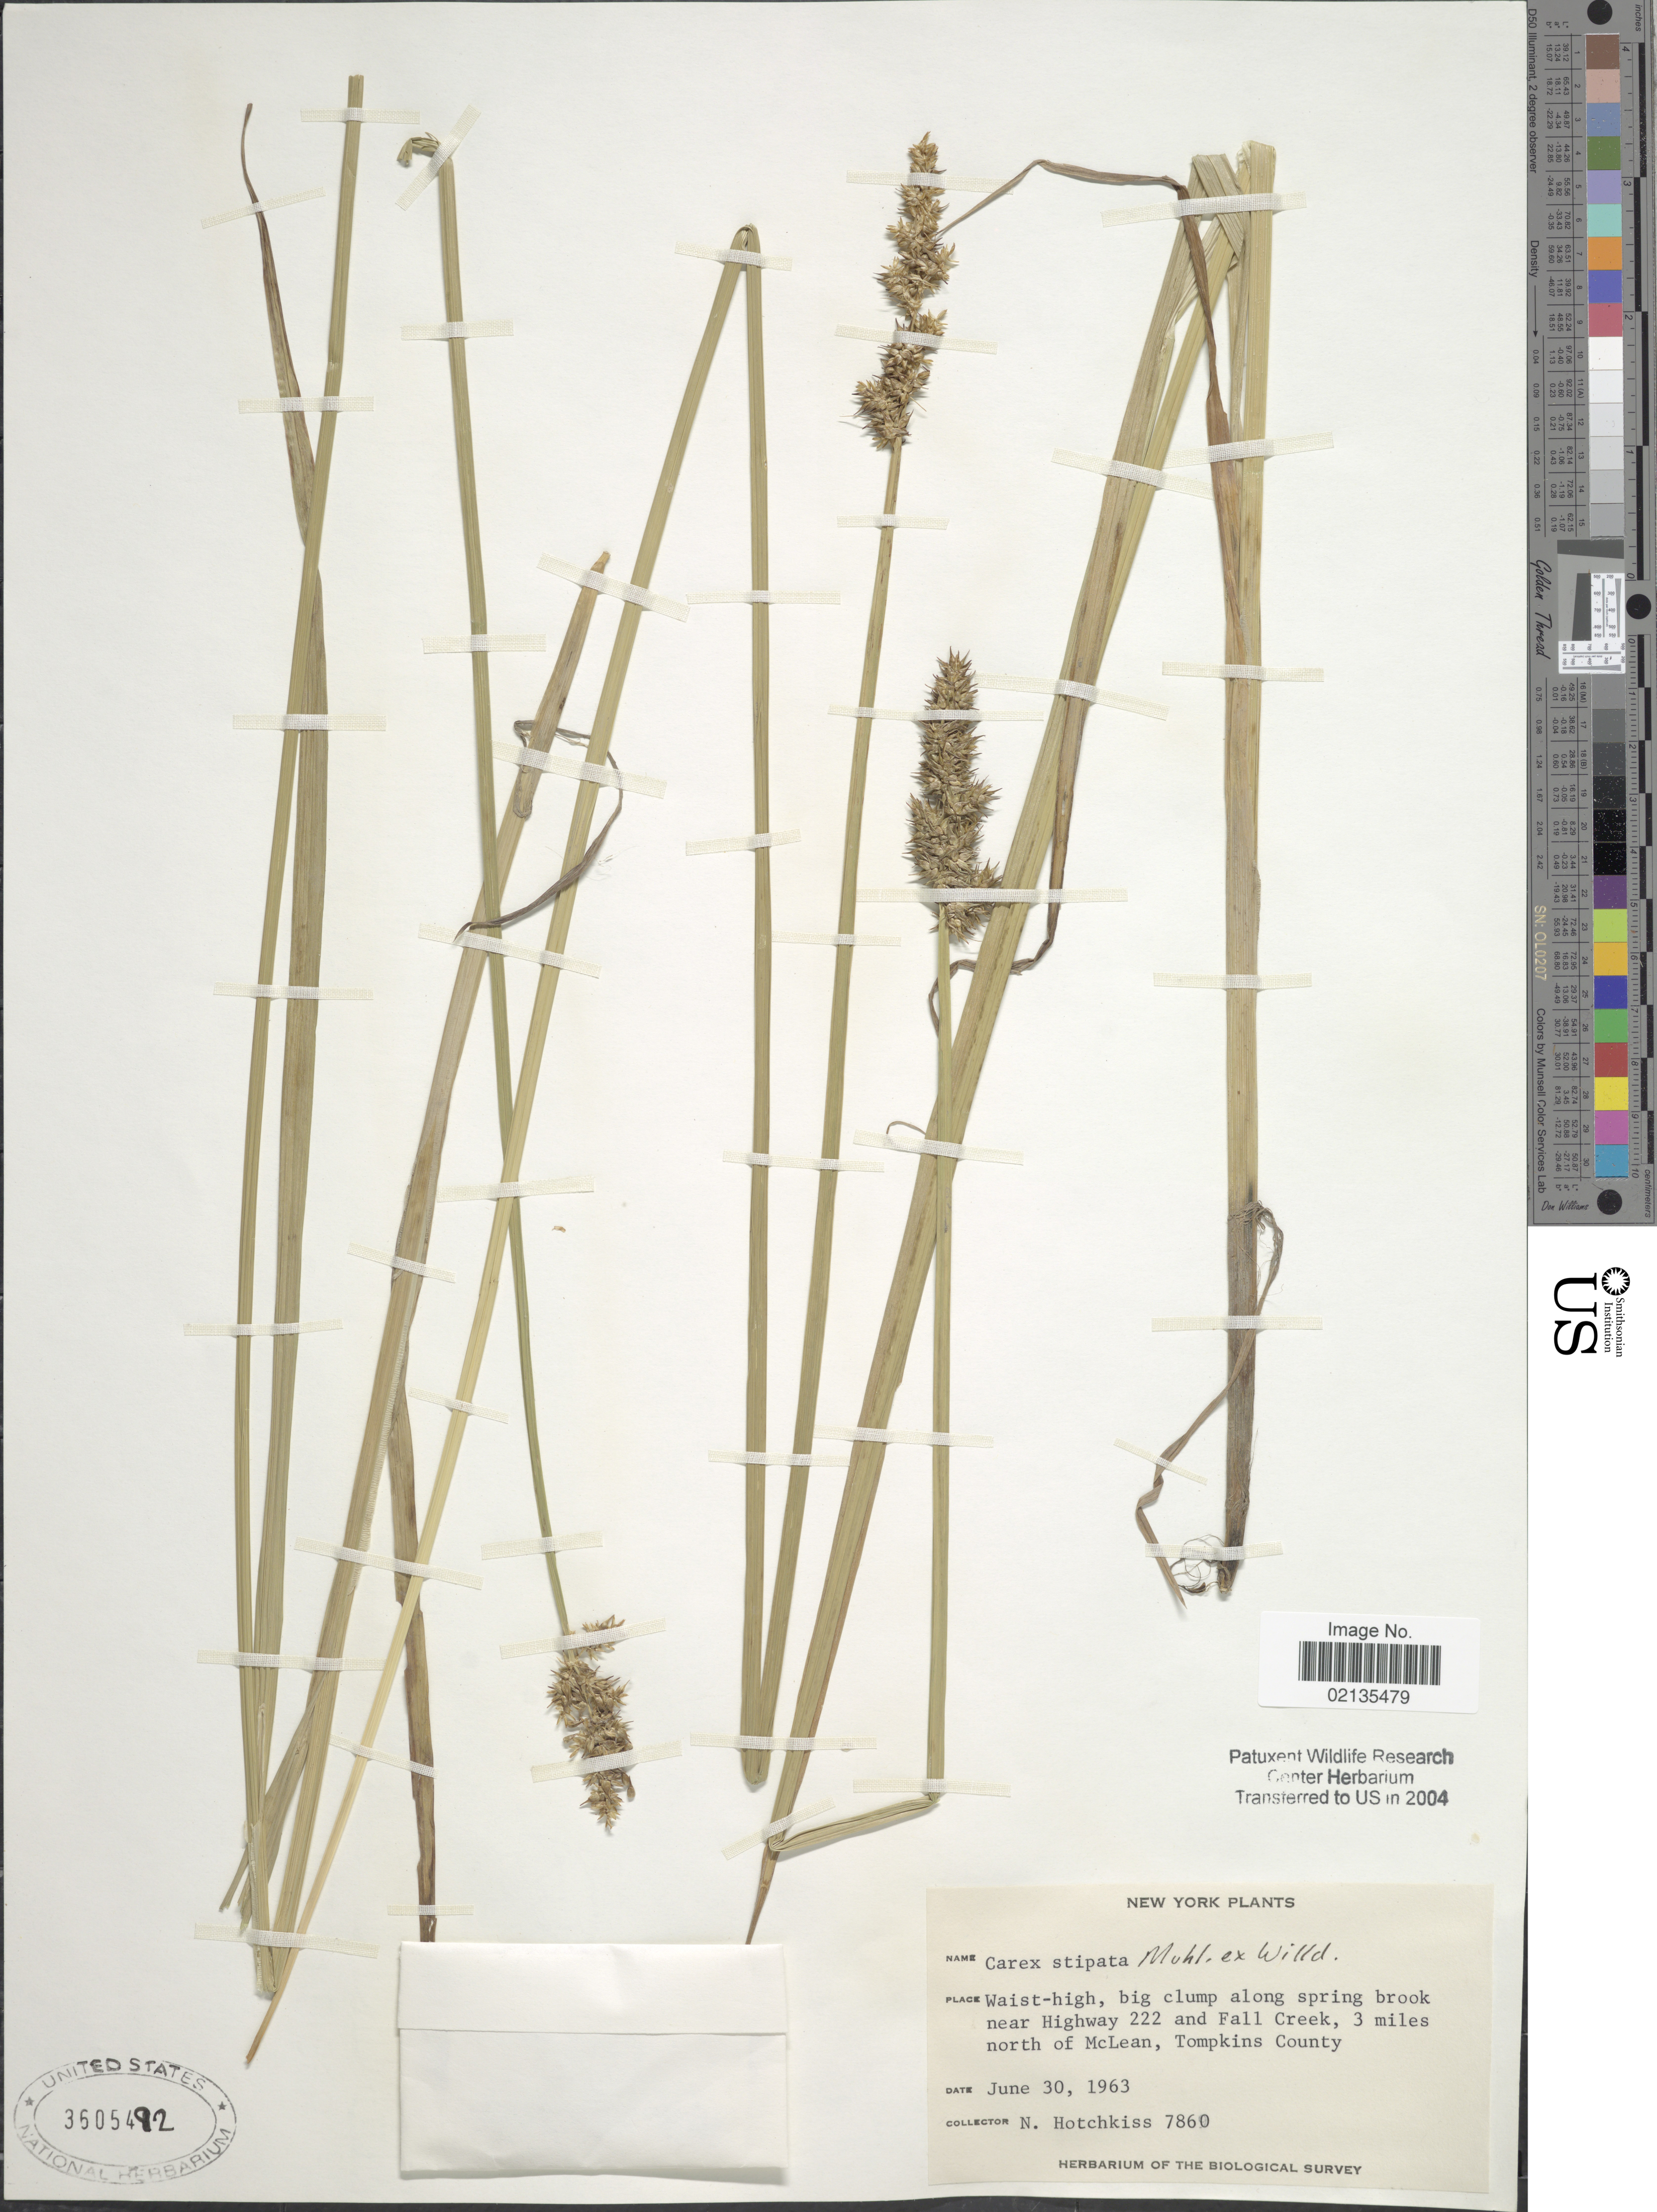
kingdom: Plantae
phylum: Tracheophyta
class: Liliopsida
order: Poales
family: Cyperaceae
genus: Carex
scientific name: Carex stipata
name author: Muhl. ex Willd.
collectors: N. Hotchkiss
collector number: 7860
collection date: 1963-06-30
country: United States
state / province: New York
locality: Big clumps along spring brook near Highway 222 and Fall Creek, 3 miles north of McLean, Tompkins County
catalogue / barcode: US 3605492